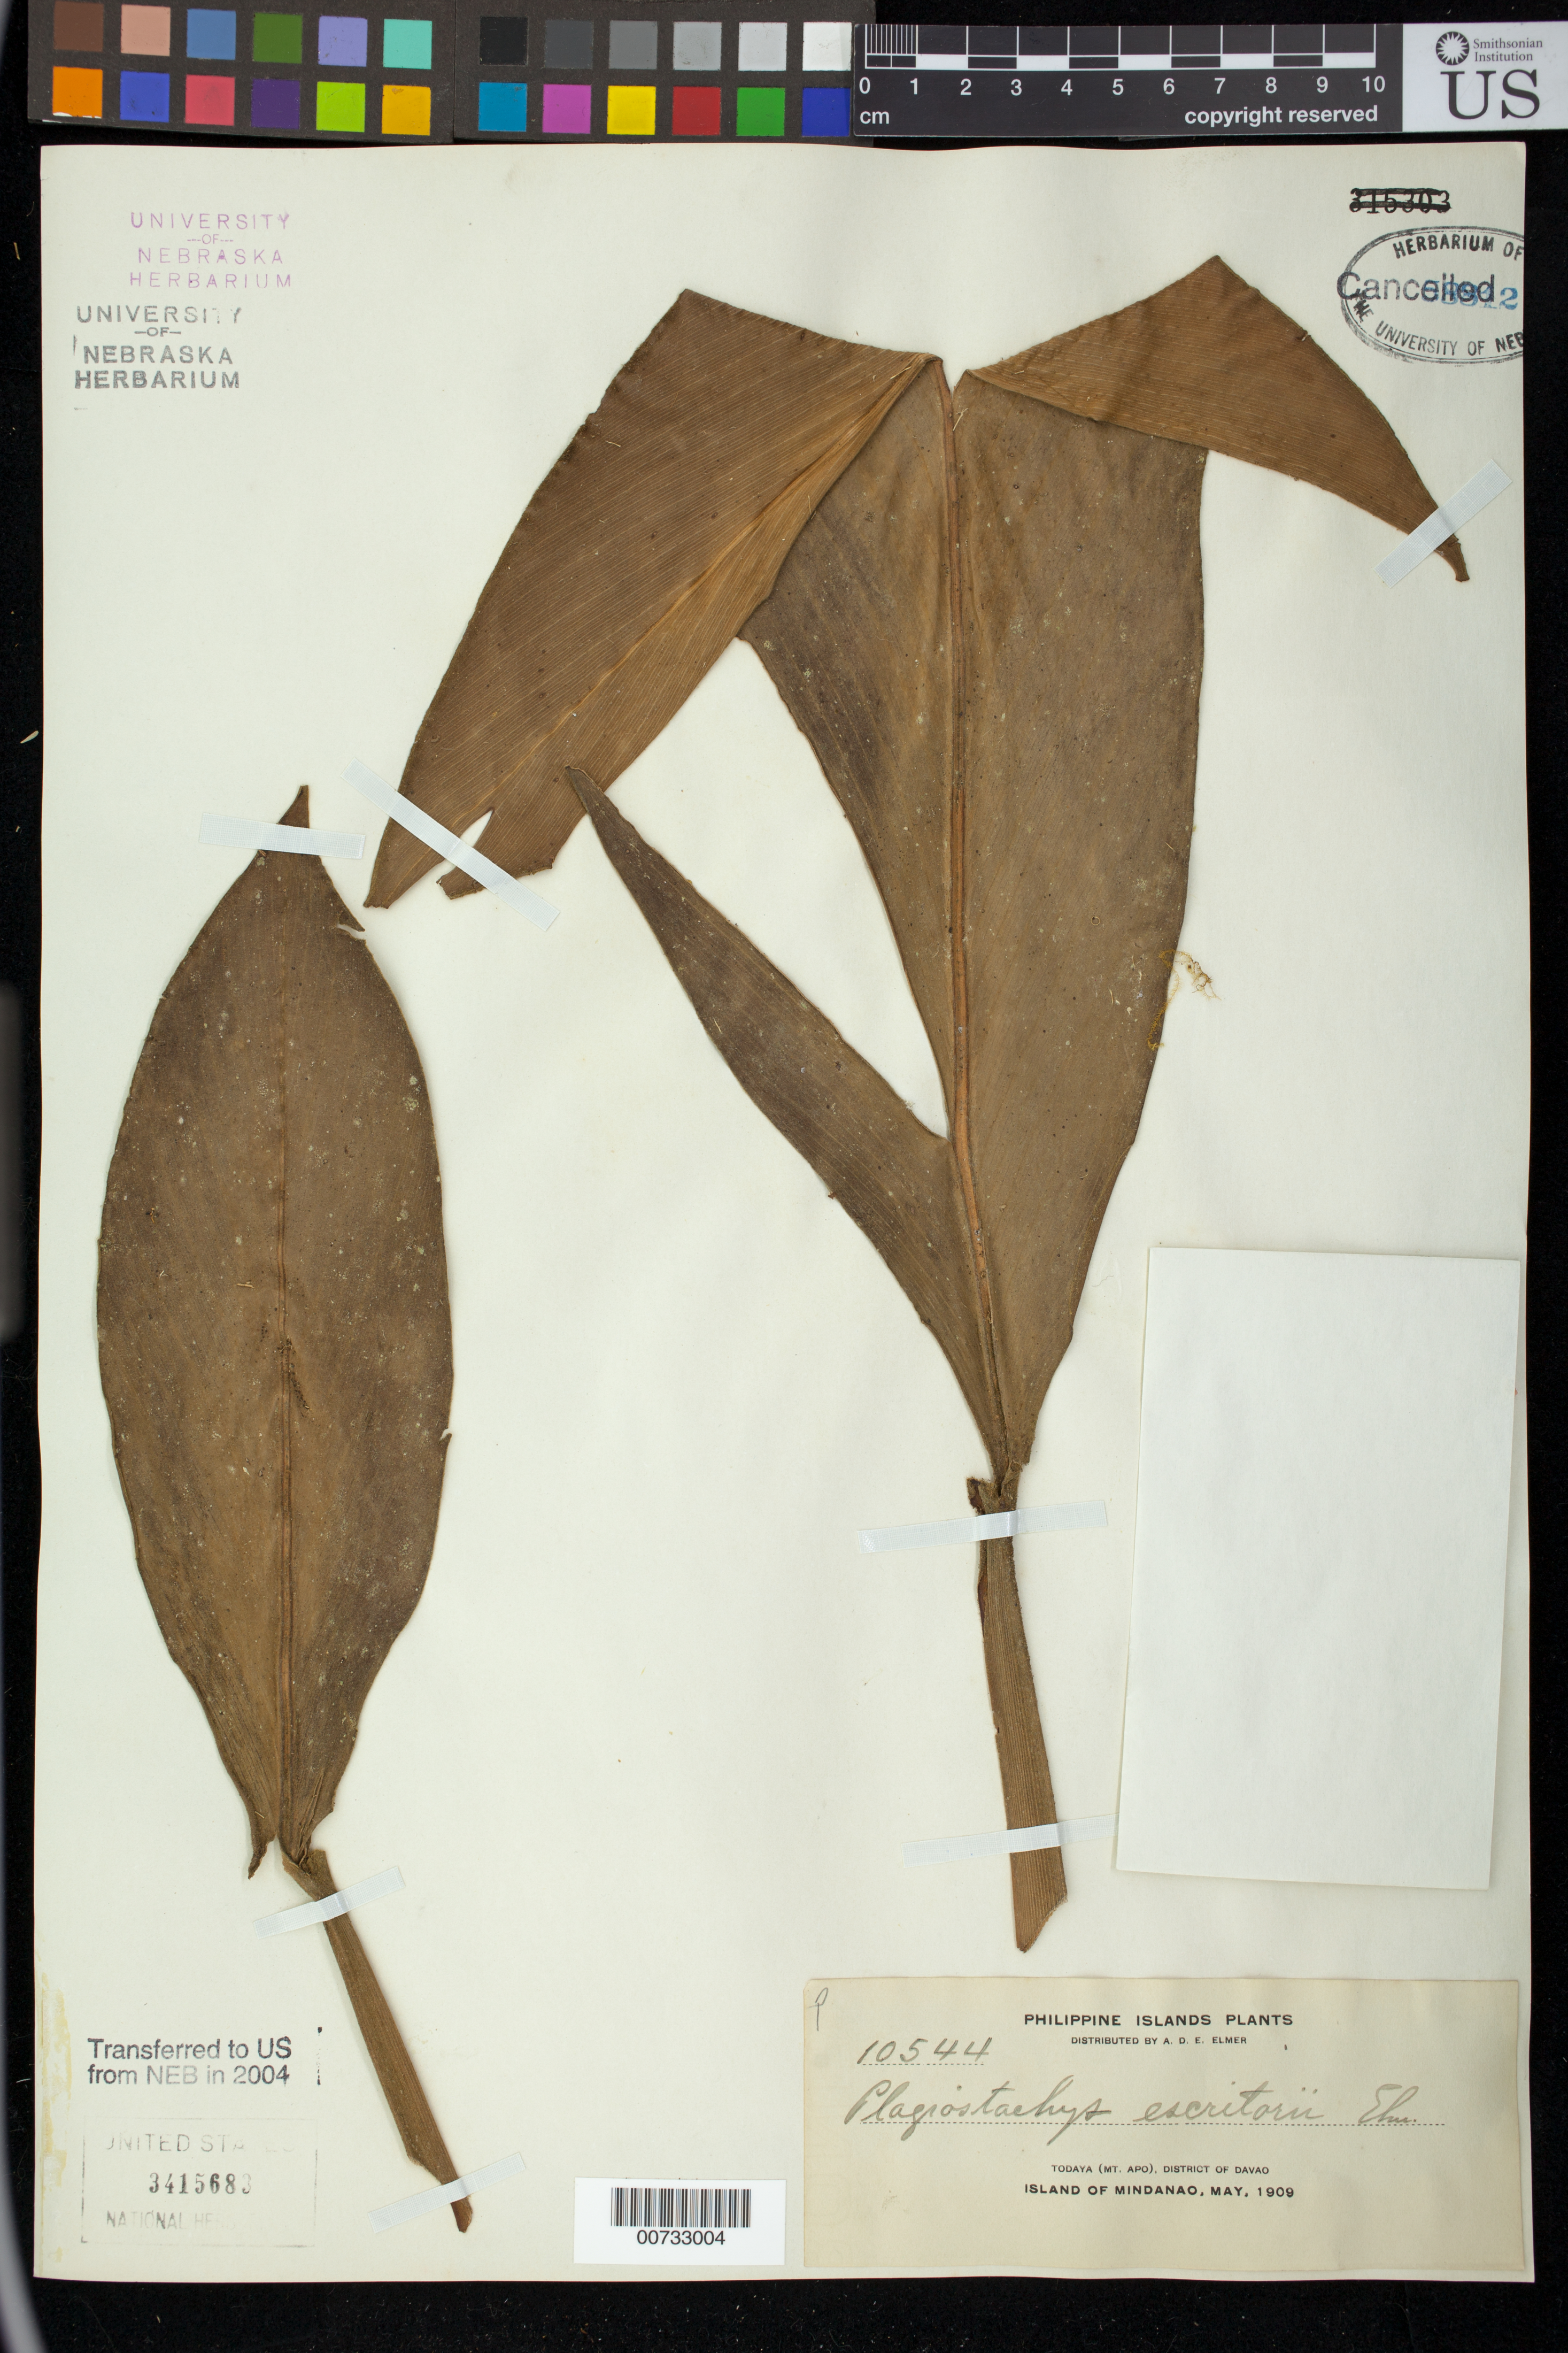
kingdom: Plantae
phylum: Tracheophyta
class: Liliopsida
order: Zingiberales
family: Zingiberaceae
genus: Plagiostachys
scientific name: Plagiostachys escritorii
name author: Elmer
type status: Isosyntype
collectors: A. D. E. Elmer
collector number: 10544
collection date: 1909-05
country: Philippines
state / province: Davao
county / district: Davao del Norte / Davao del Sur / Davao Oriental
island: Mindanao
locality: Todayo (Mt. Apo)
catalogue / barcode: US 3415683